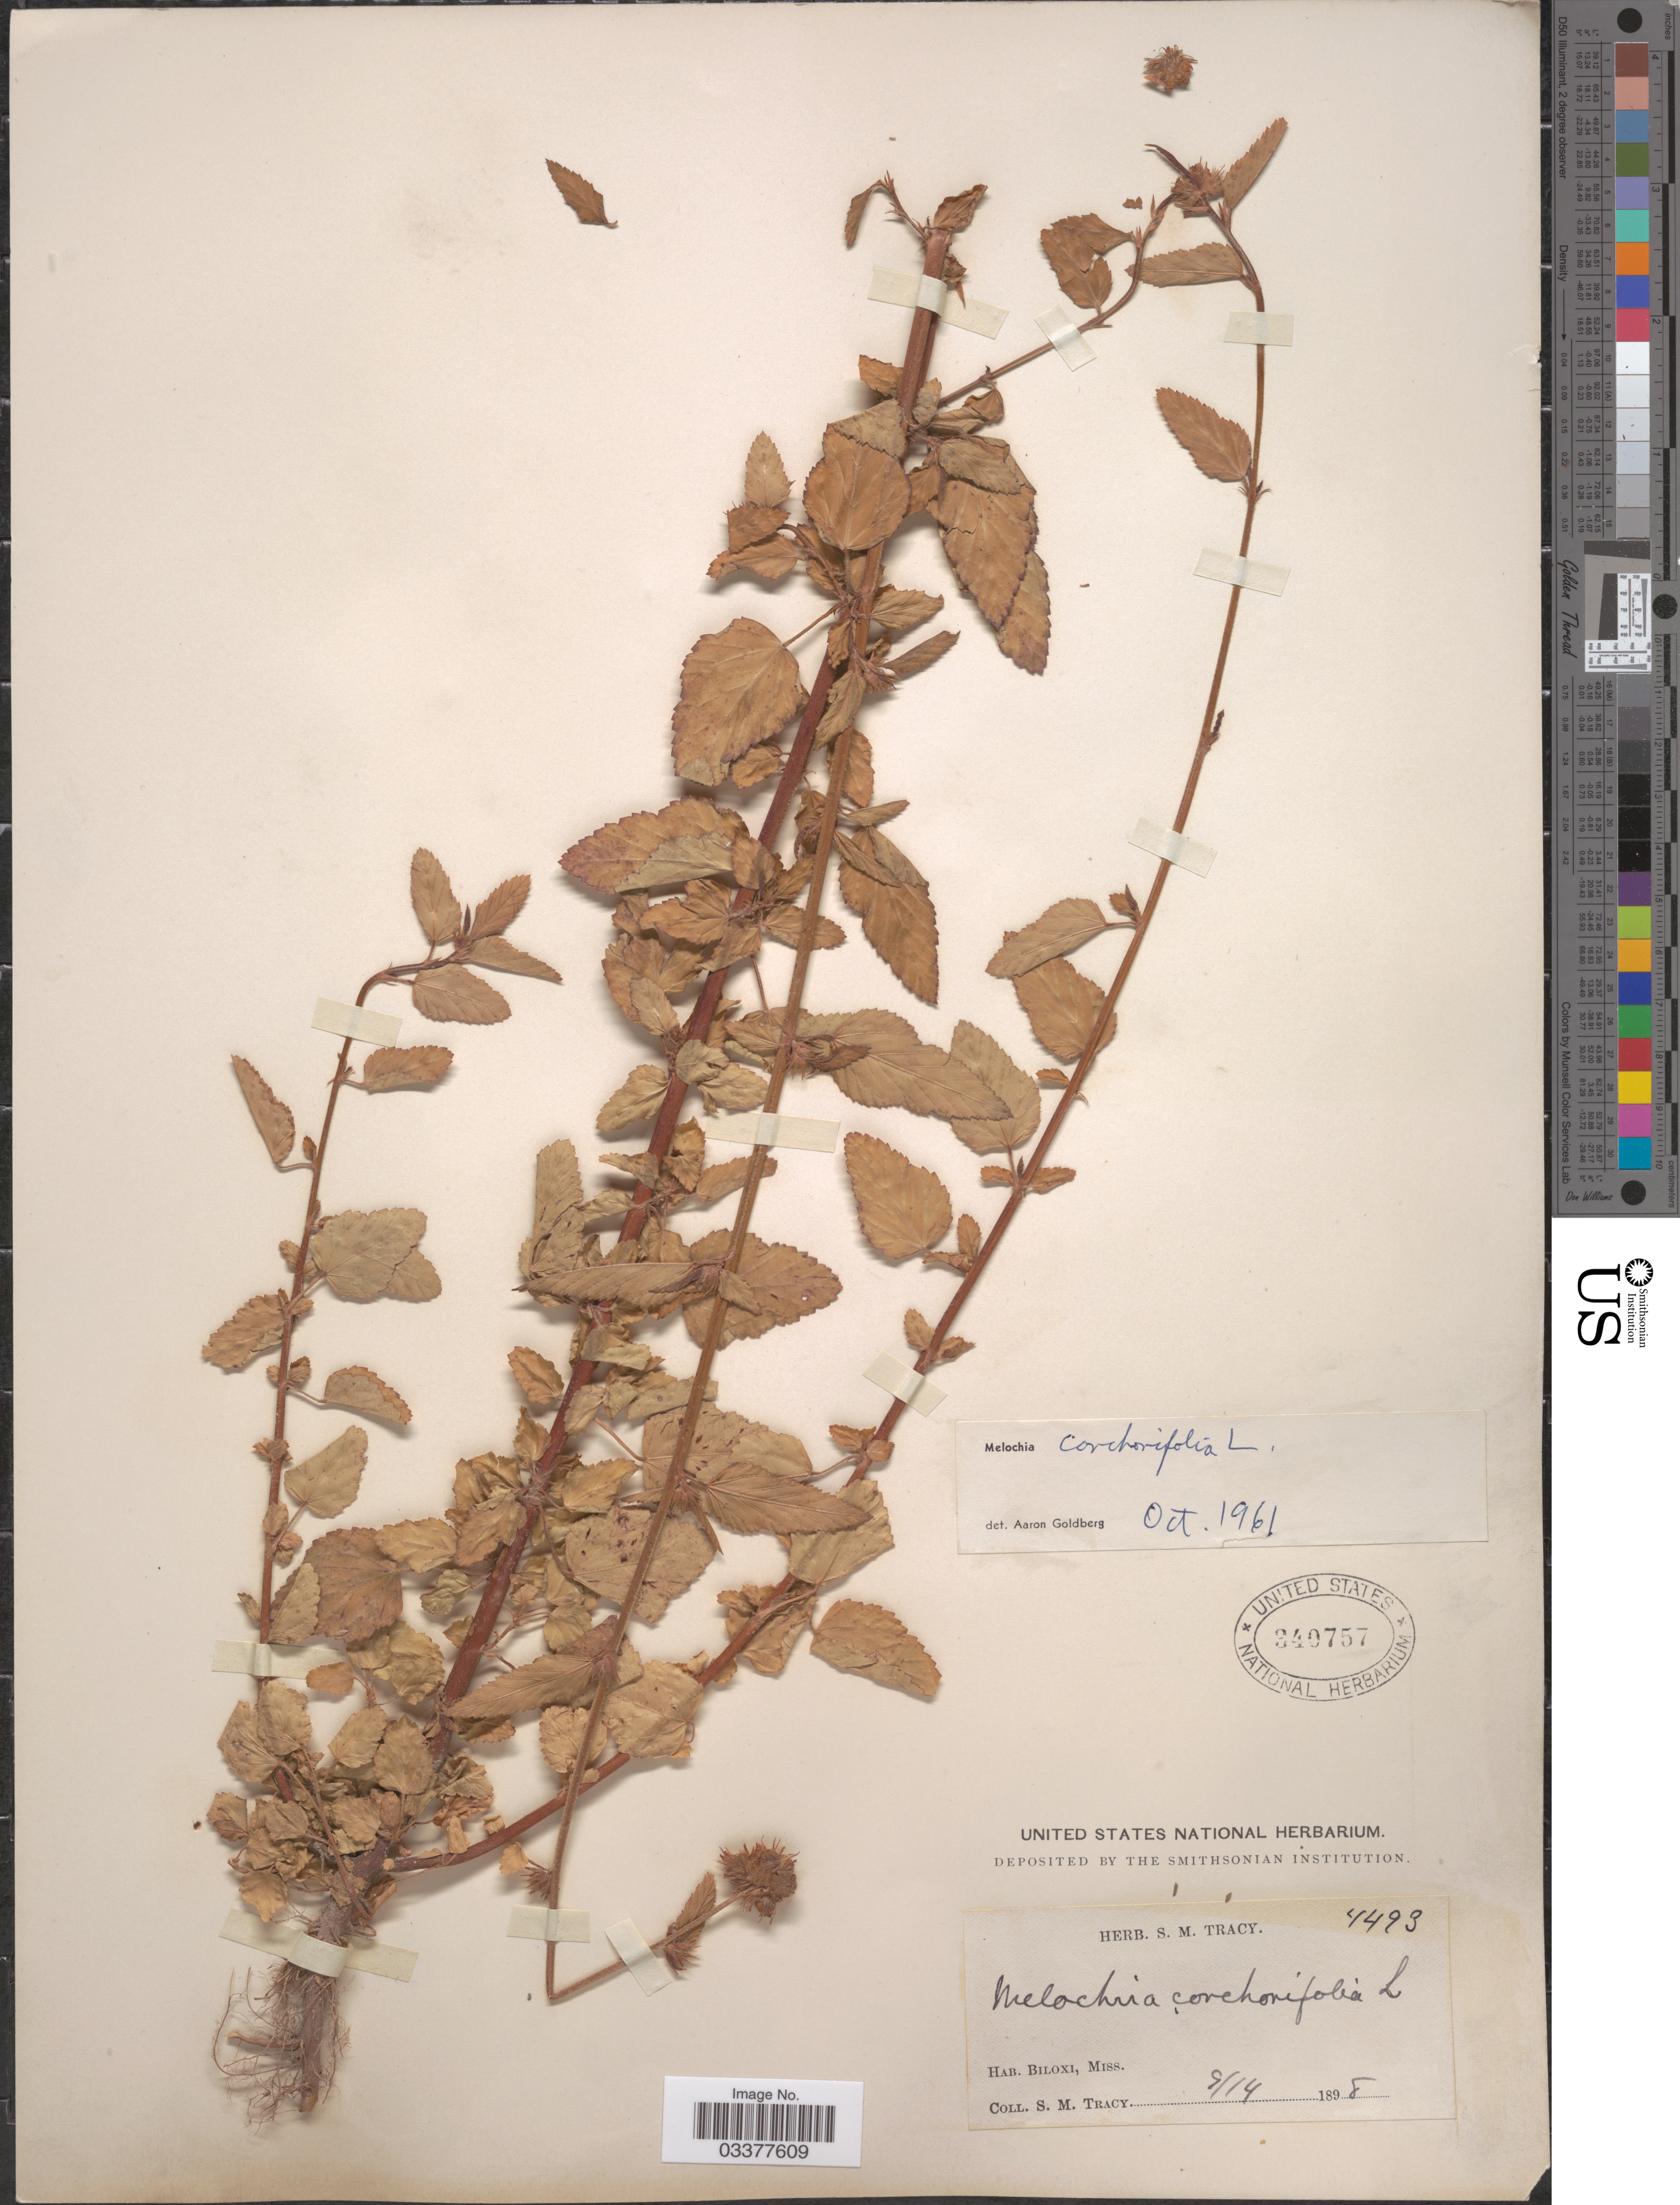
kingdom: Plantae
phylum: Tracheophyta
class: Magnoliopsida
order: Malvales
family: Malvaceae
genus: Melochia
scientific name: Melochia corchorifolia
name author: L.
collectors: S. M. Tracy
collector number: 4493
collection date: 1898-09-14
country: United States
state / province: Mississippi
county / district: Harrison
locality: Biloxi.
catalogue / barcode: US 340757